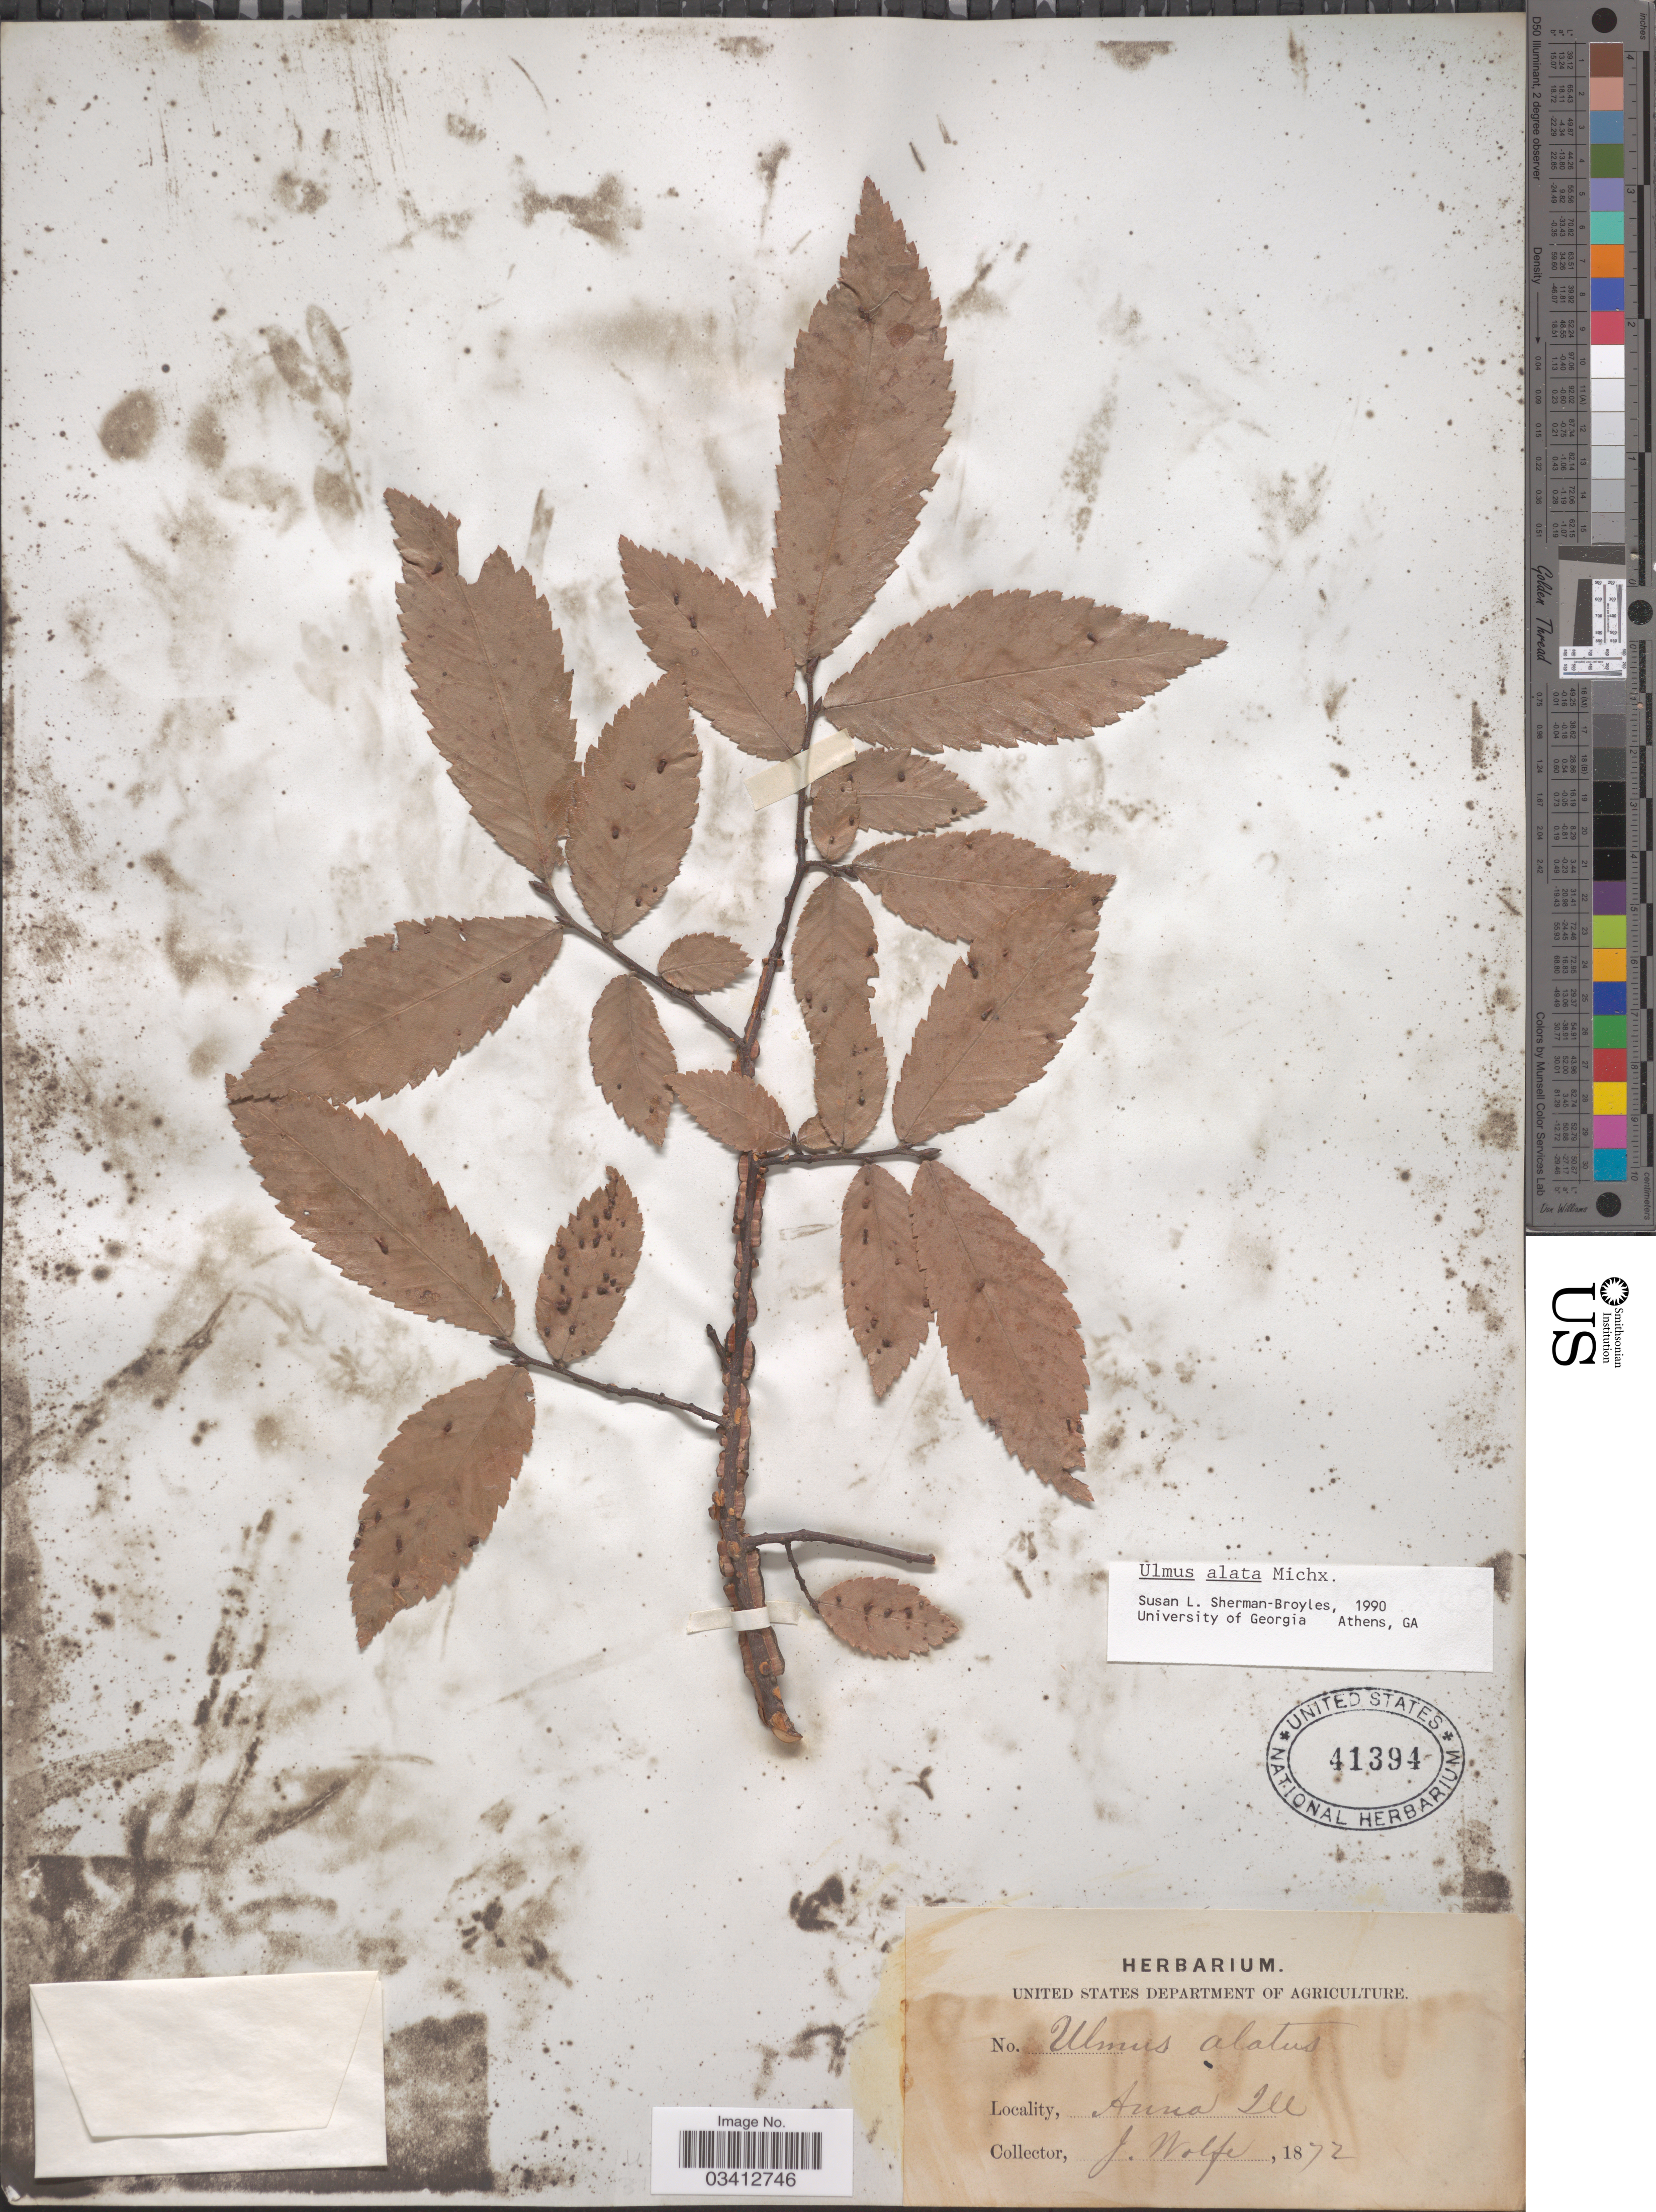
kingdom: Plantae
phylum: Tracheophyta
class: Magnoliopsida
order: Rosales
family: Ulmaceae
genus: Ulmus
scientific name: Ulmus alata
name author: Michx.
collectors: J. Wolfe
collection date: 1872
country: United States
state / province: Illinois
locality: Anna.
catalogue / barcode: US 41394